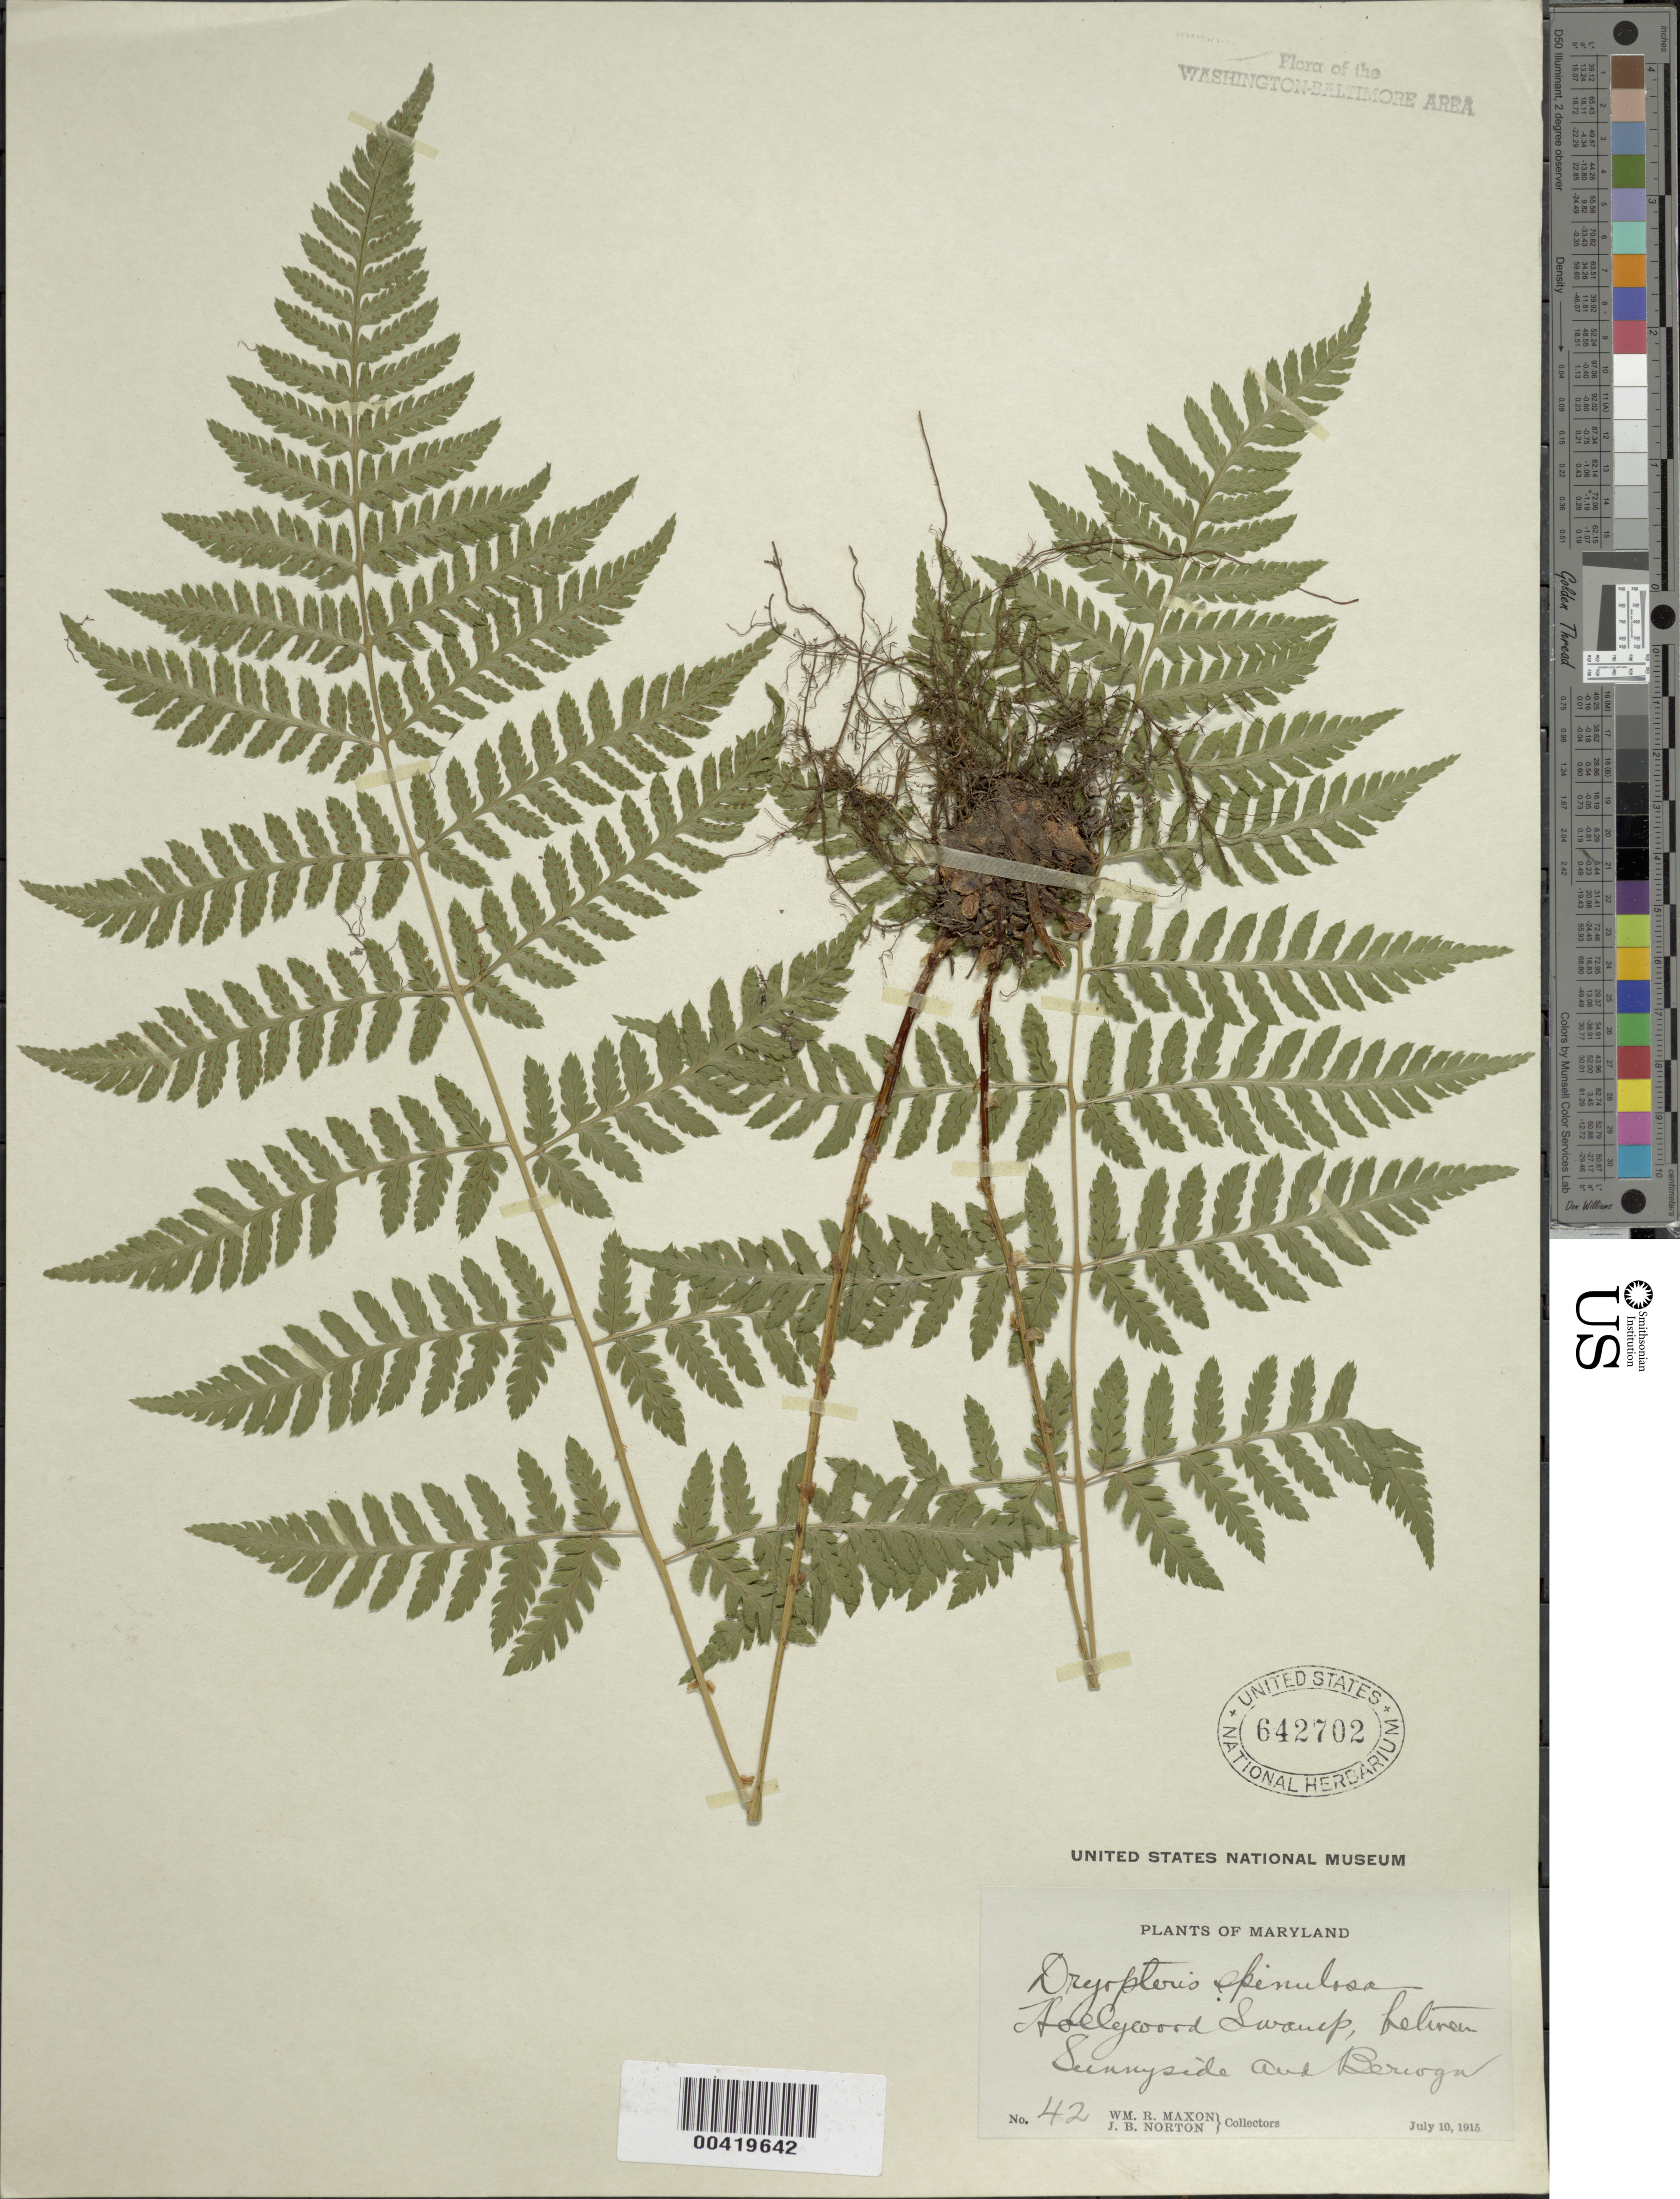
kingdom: Plantae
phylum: Tracheophyta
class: Polypodiopsida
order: Polypodiales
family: Dryopteridaceae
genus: Dryopteris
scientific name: Dryopteris carthusiana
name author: (Villars) H.P. Fuchs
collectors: W. R. Maxon & J. Norton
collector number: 42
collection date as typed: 10 Jul 1915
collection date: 1915-07-10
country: United States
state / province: Maryland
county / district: Prince George's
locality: Hollywood Swamp, between Sunnyside and Berwyn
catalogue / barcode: US 642702